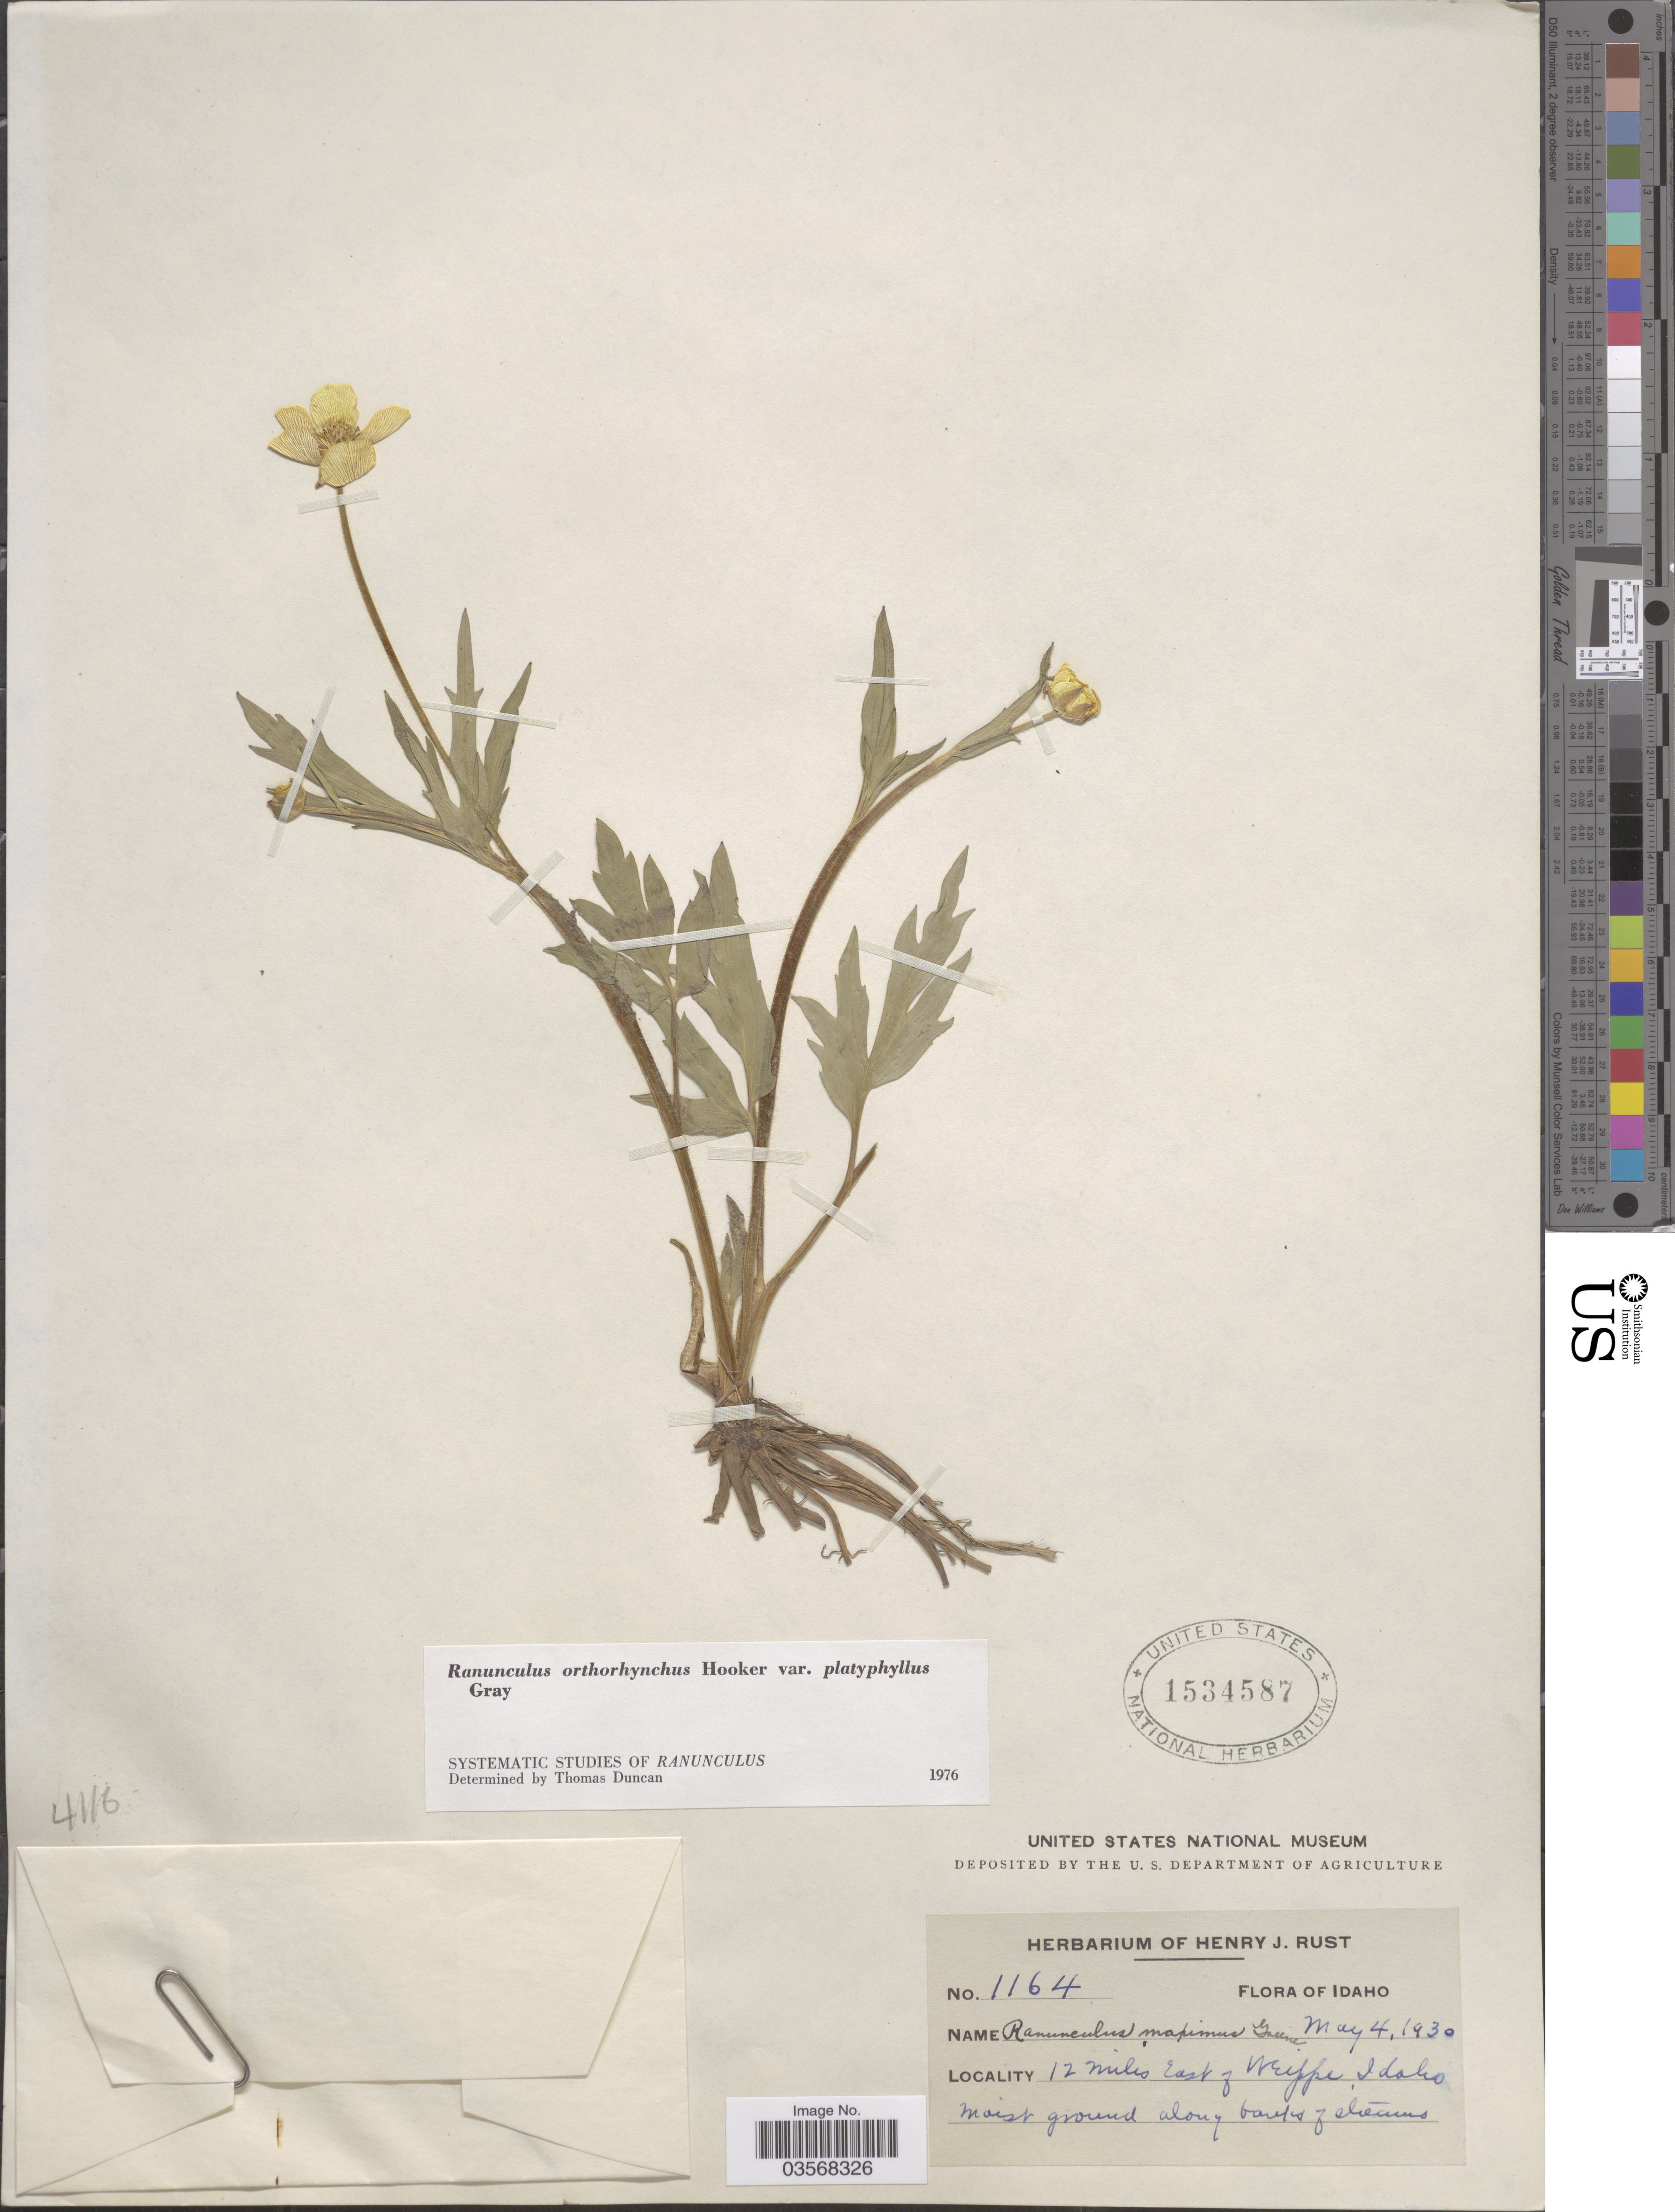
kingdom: Plantae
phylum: Tracheophyta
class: Magnoliopsida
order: Ranunculales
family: Ranunculaceae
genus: Ranunculus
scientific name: Ranunculus orthorhynchus var. platyphyllus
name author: A. Gray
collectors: ex herb. Henry J. Rust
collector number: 1164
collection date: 1930-05-04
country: United States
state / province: Idaho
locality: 12 miles East of Weippe.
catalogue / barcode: US 1534587